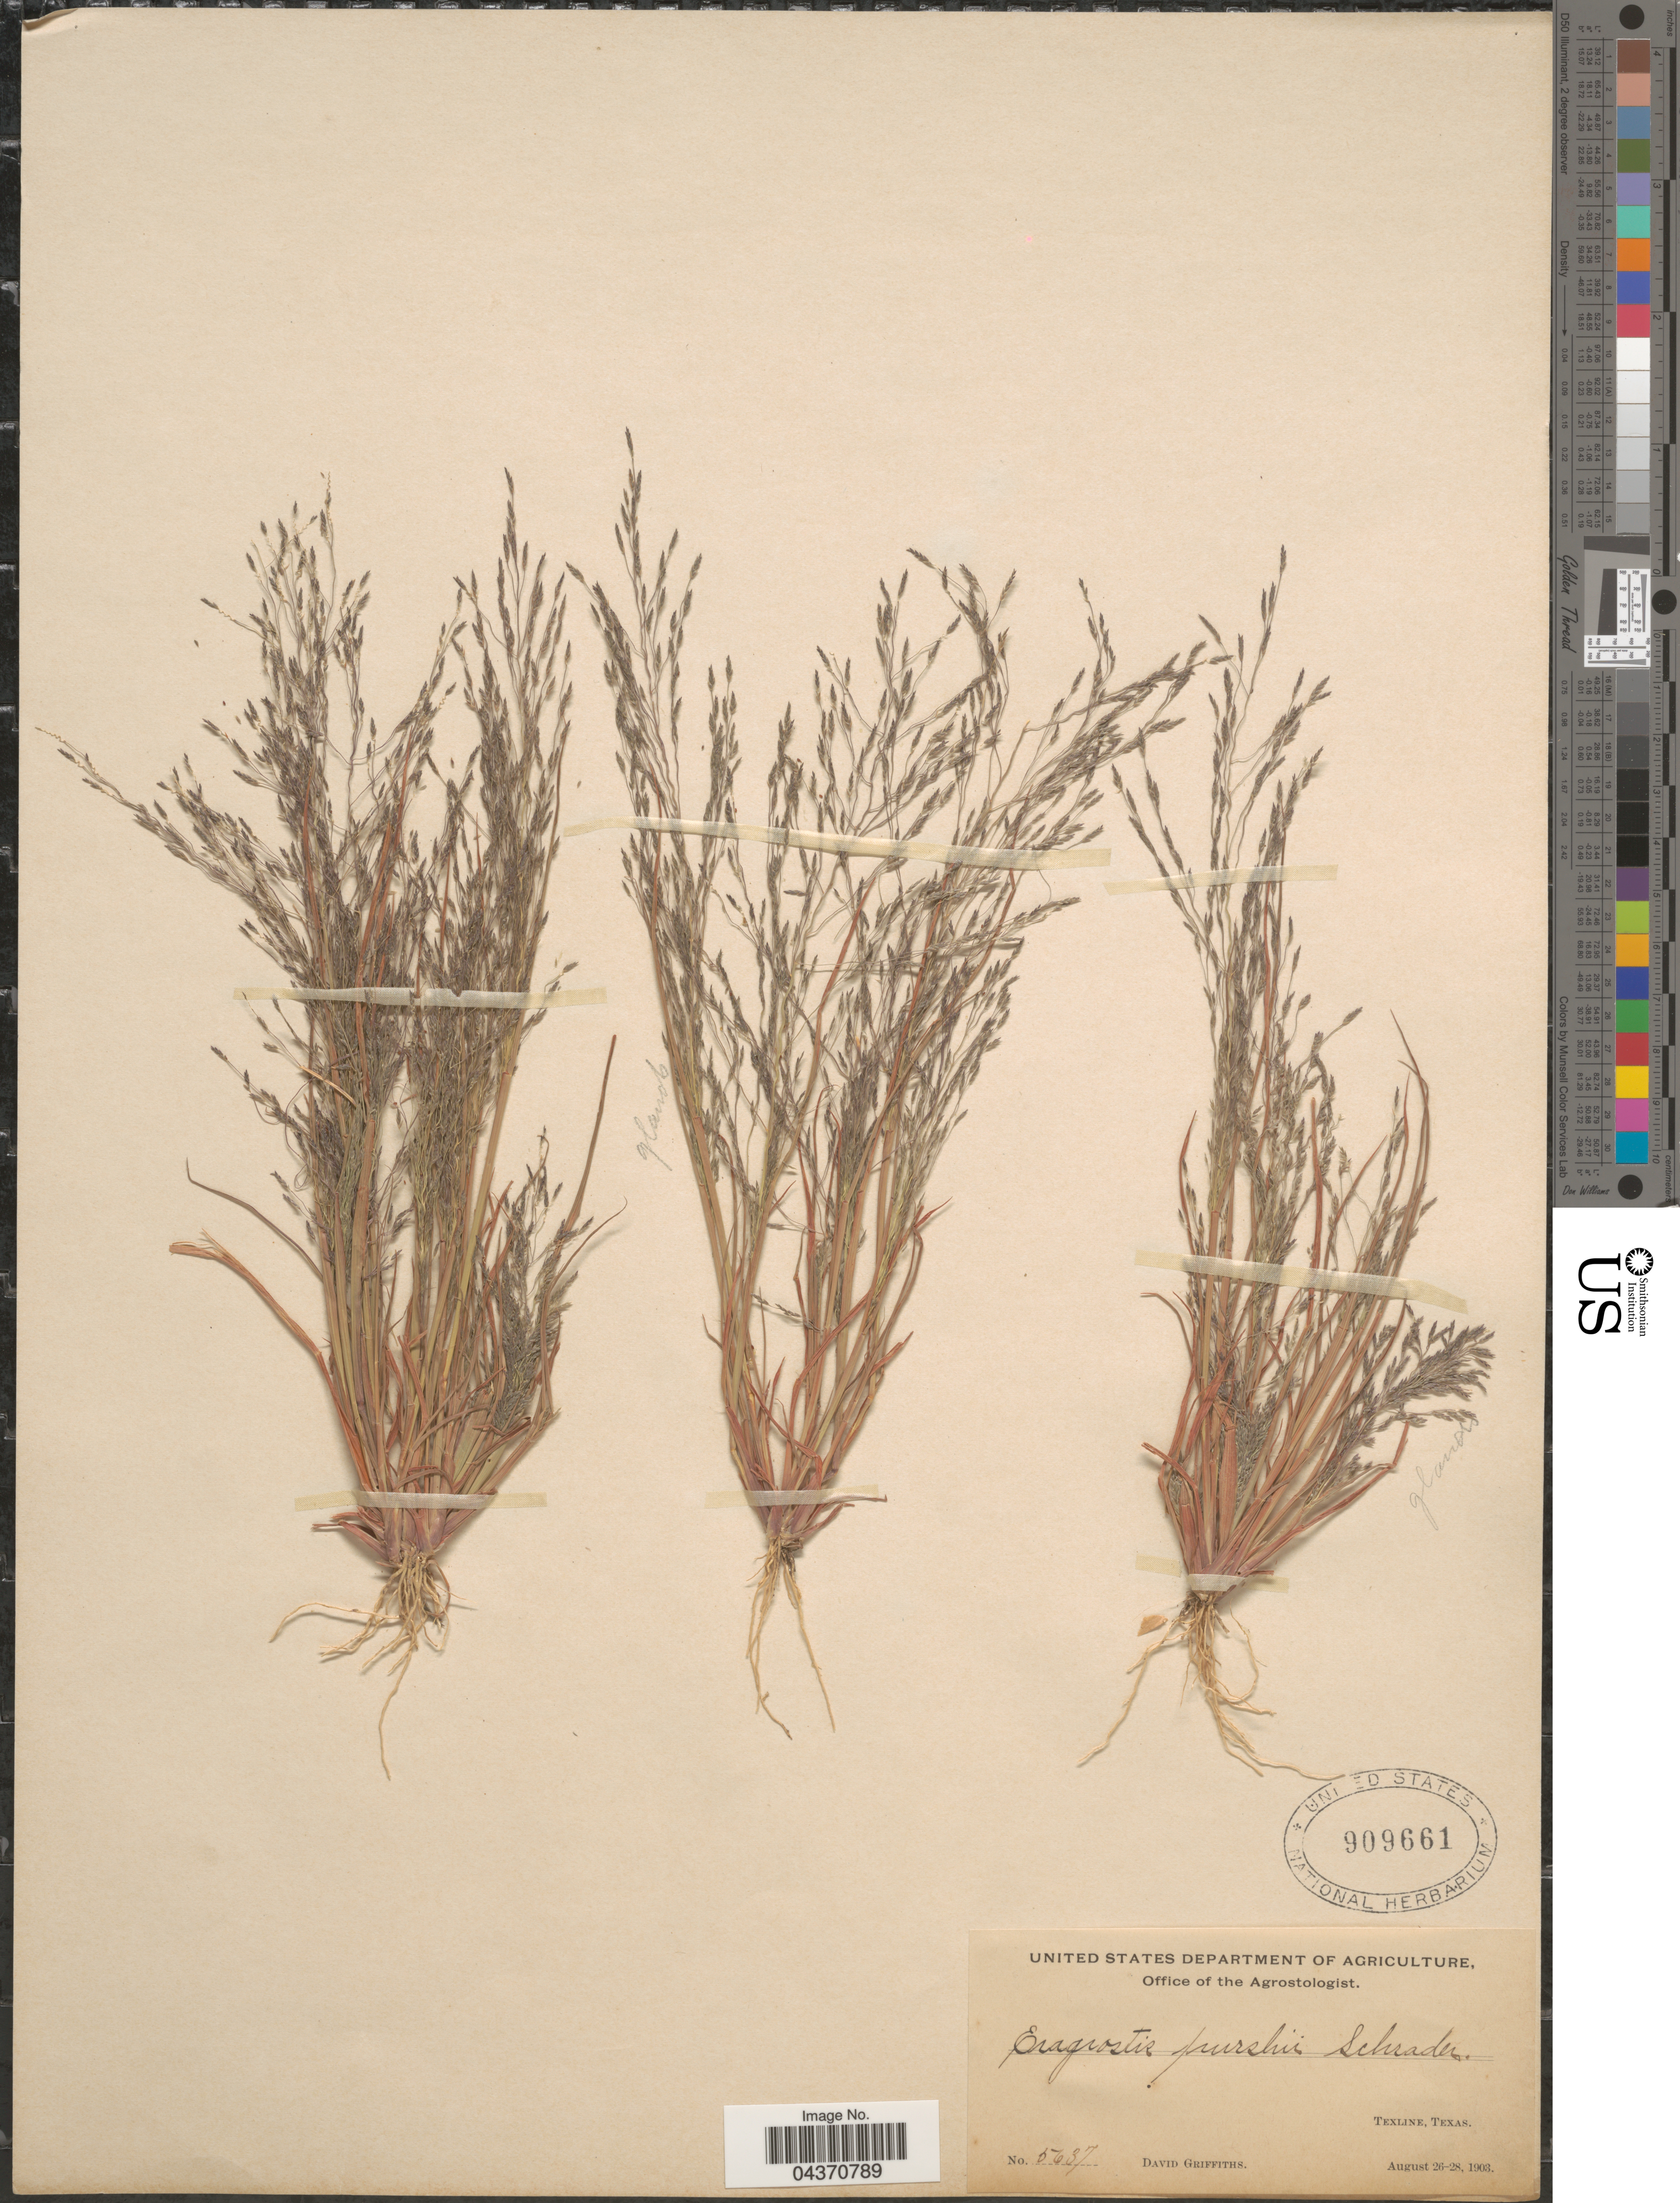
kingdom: Plantae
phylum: Tracheophyta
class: Liliopsida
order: Poales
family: Poaceae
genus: Eragrostis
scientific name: Eragrostis pilosa var. perplexa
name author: (L.H. Harv.) S.D. Koch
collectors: D. Griffiths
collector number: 5637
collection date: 1903-08-26/1903-08-28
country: United States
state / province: Texas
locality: Texline.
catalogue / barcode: US 909661